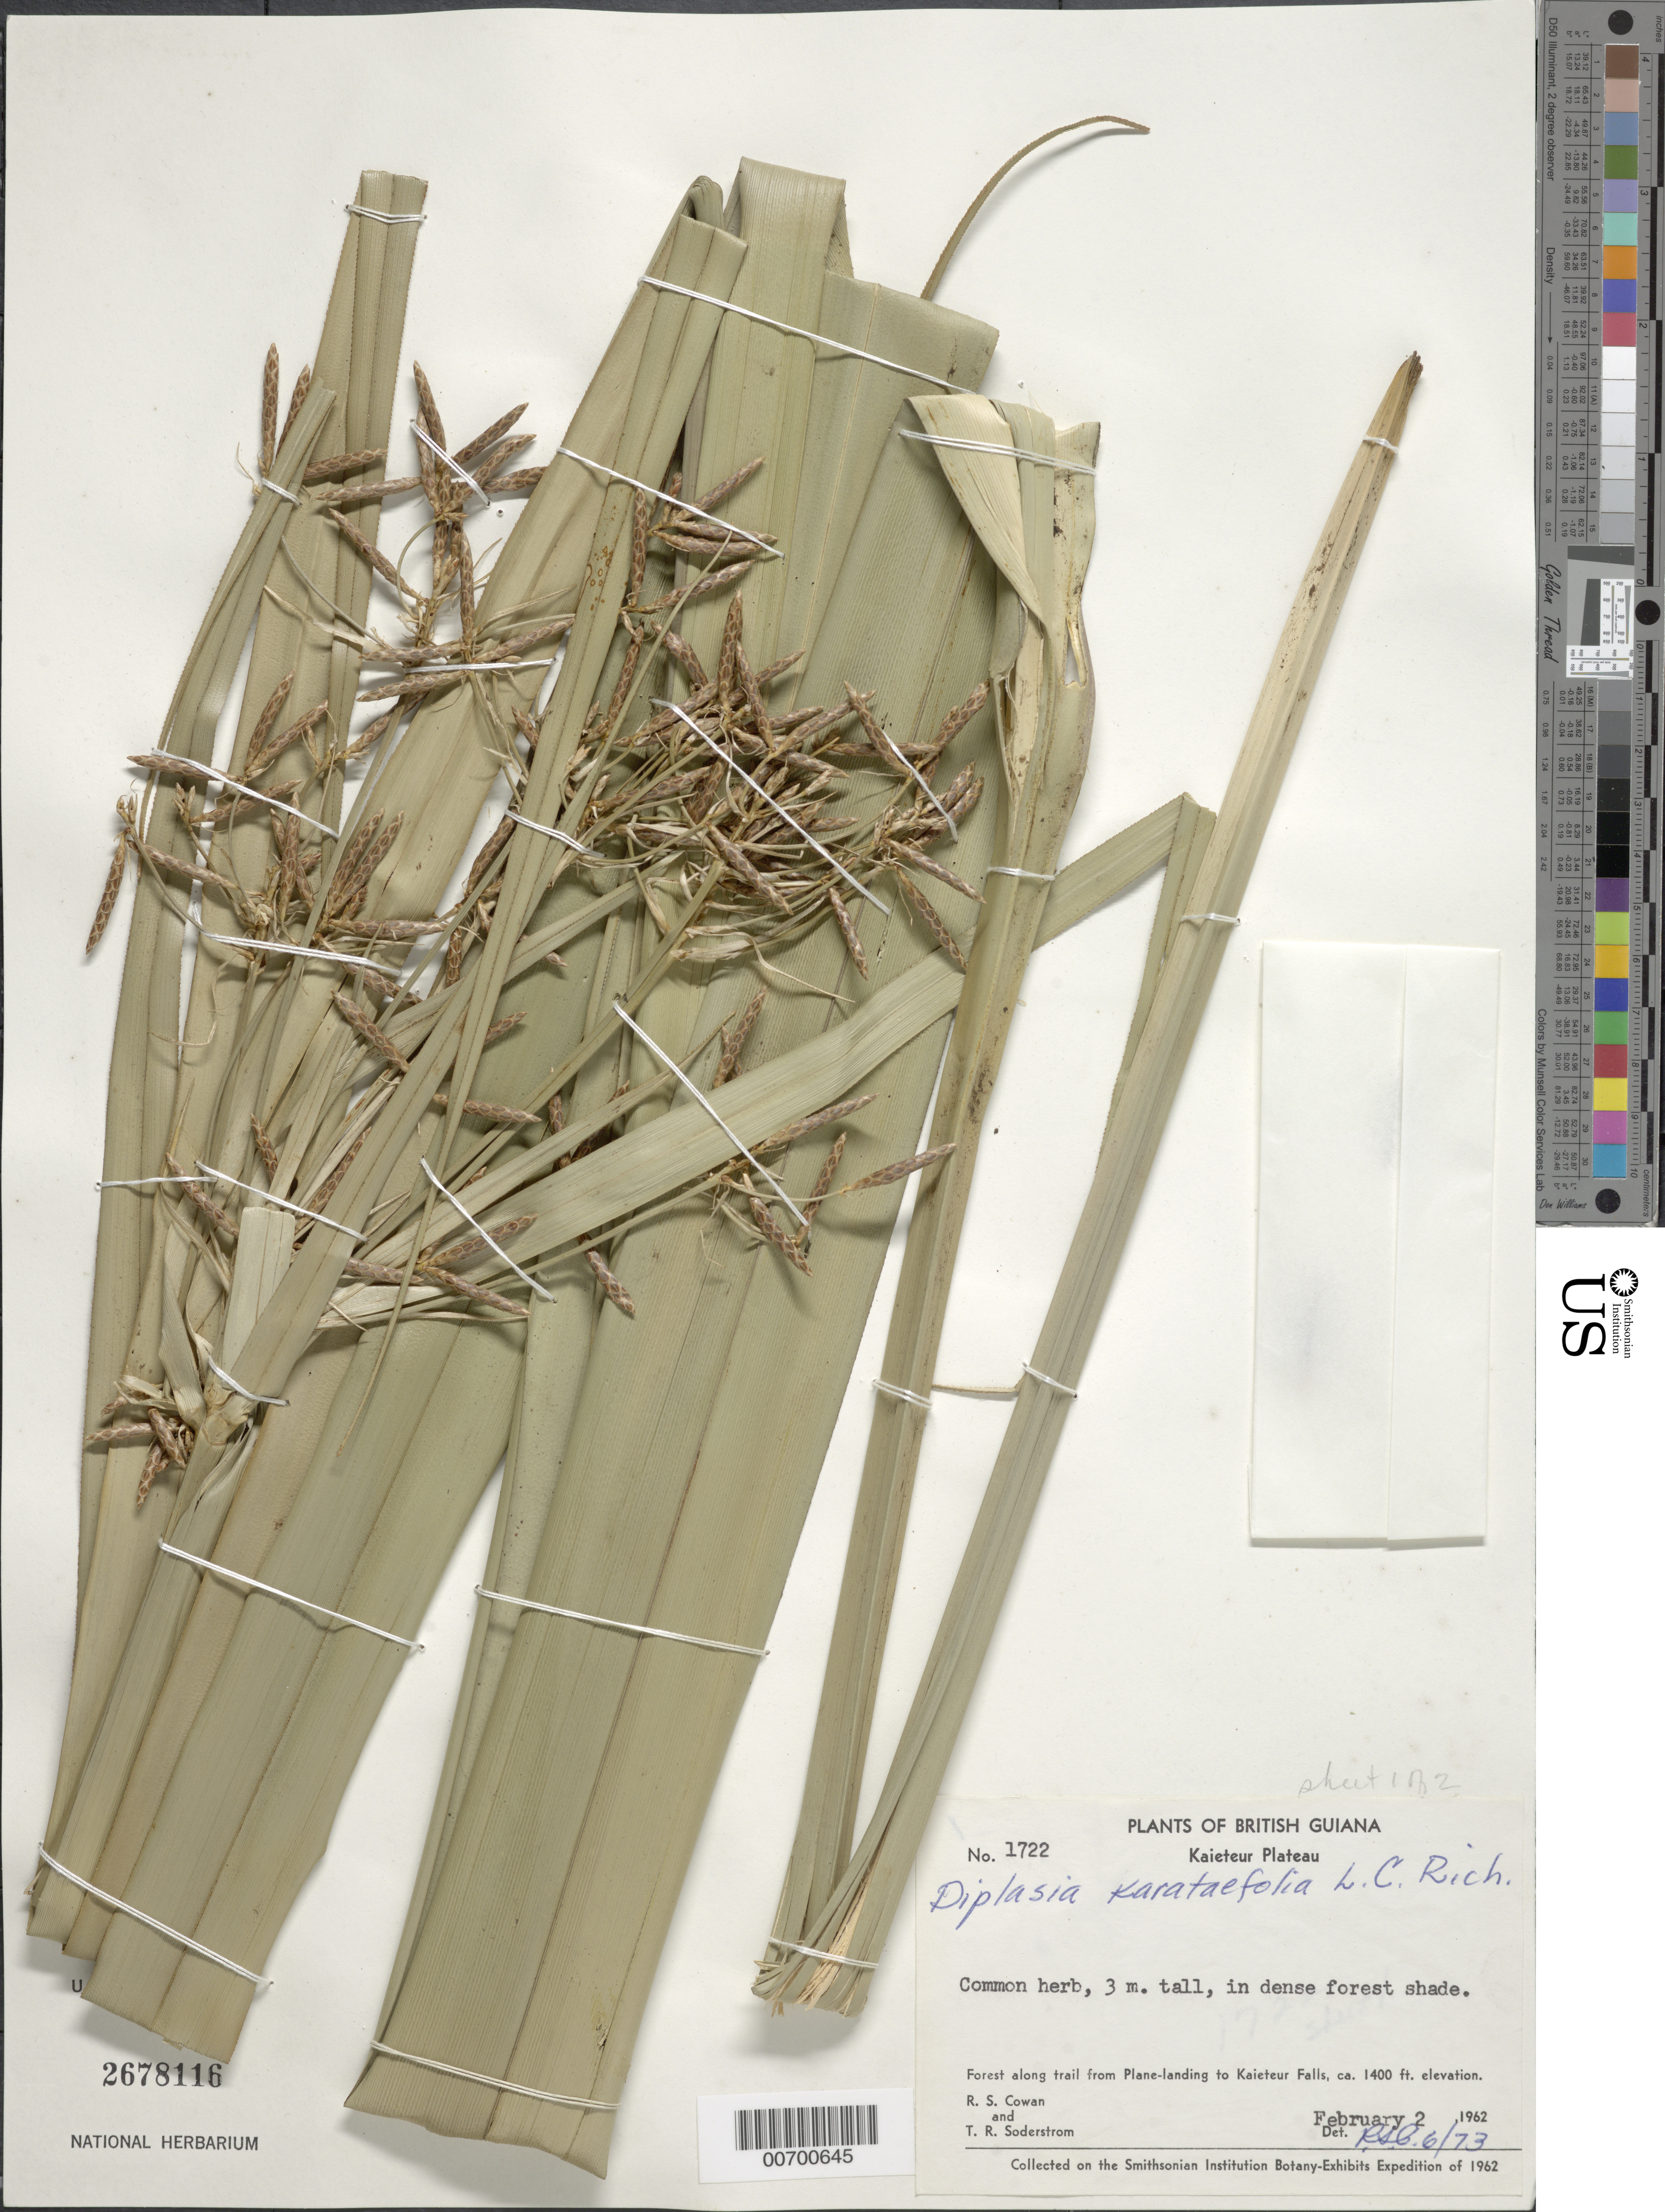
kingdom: Plantae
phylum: Tracheophyta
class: Liliopsida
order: Poales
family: Cyperaceae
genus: Diplasia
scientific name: Diplasia karatifolia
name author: Rich.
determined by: Cowan, R. S.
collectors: R. S. Cowan & T. R. Soderstrom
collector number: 1722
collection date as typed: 2-Feb-62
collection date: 1962-02-02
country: Guyana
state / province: Potaro-Siparuni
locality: Kaieteur Plateau, along trail from plane landing to Kaieteur Falls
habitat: Dense forest shade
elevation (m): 427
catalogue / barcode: US 2678116